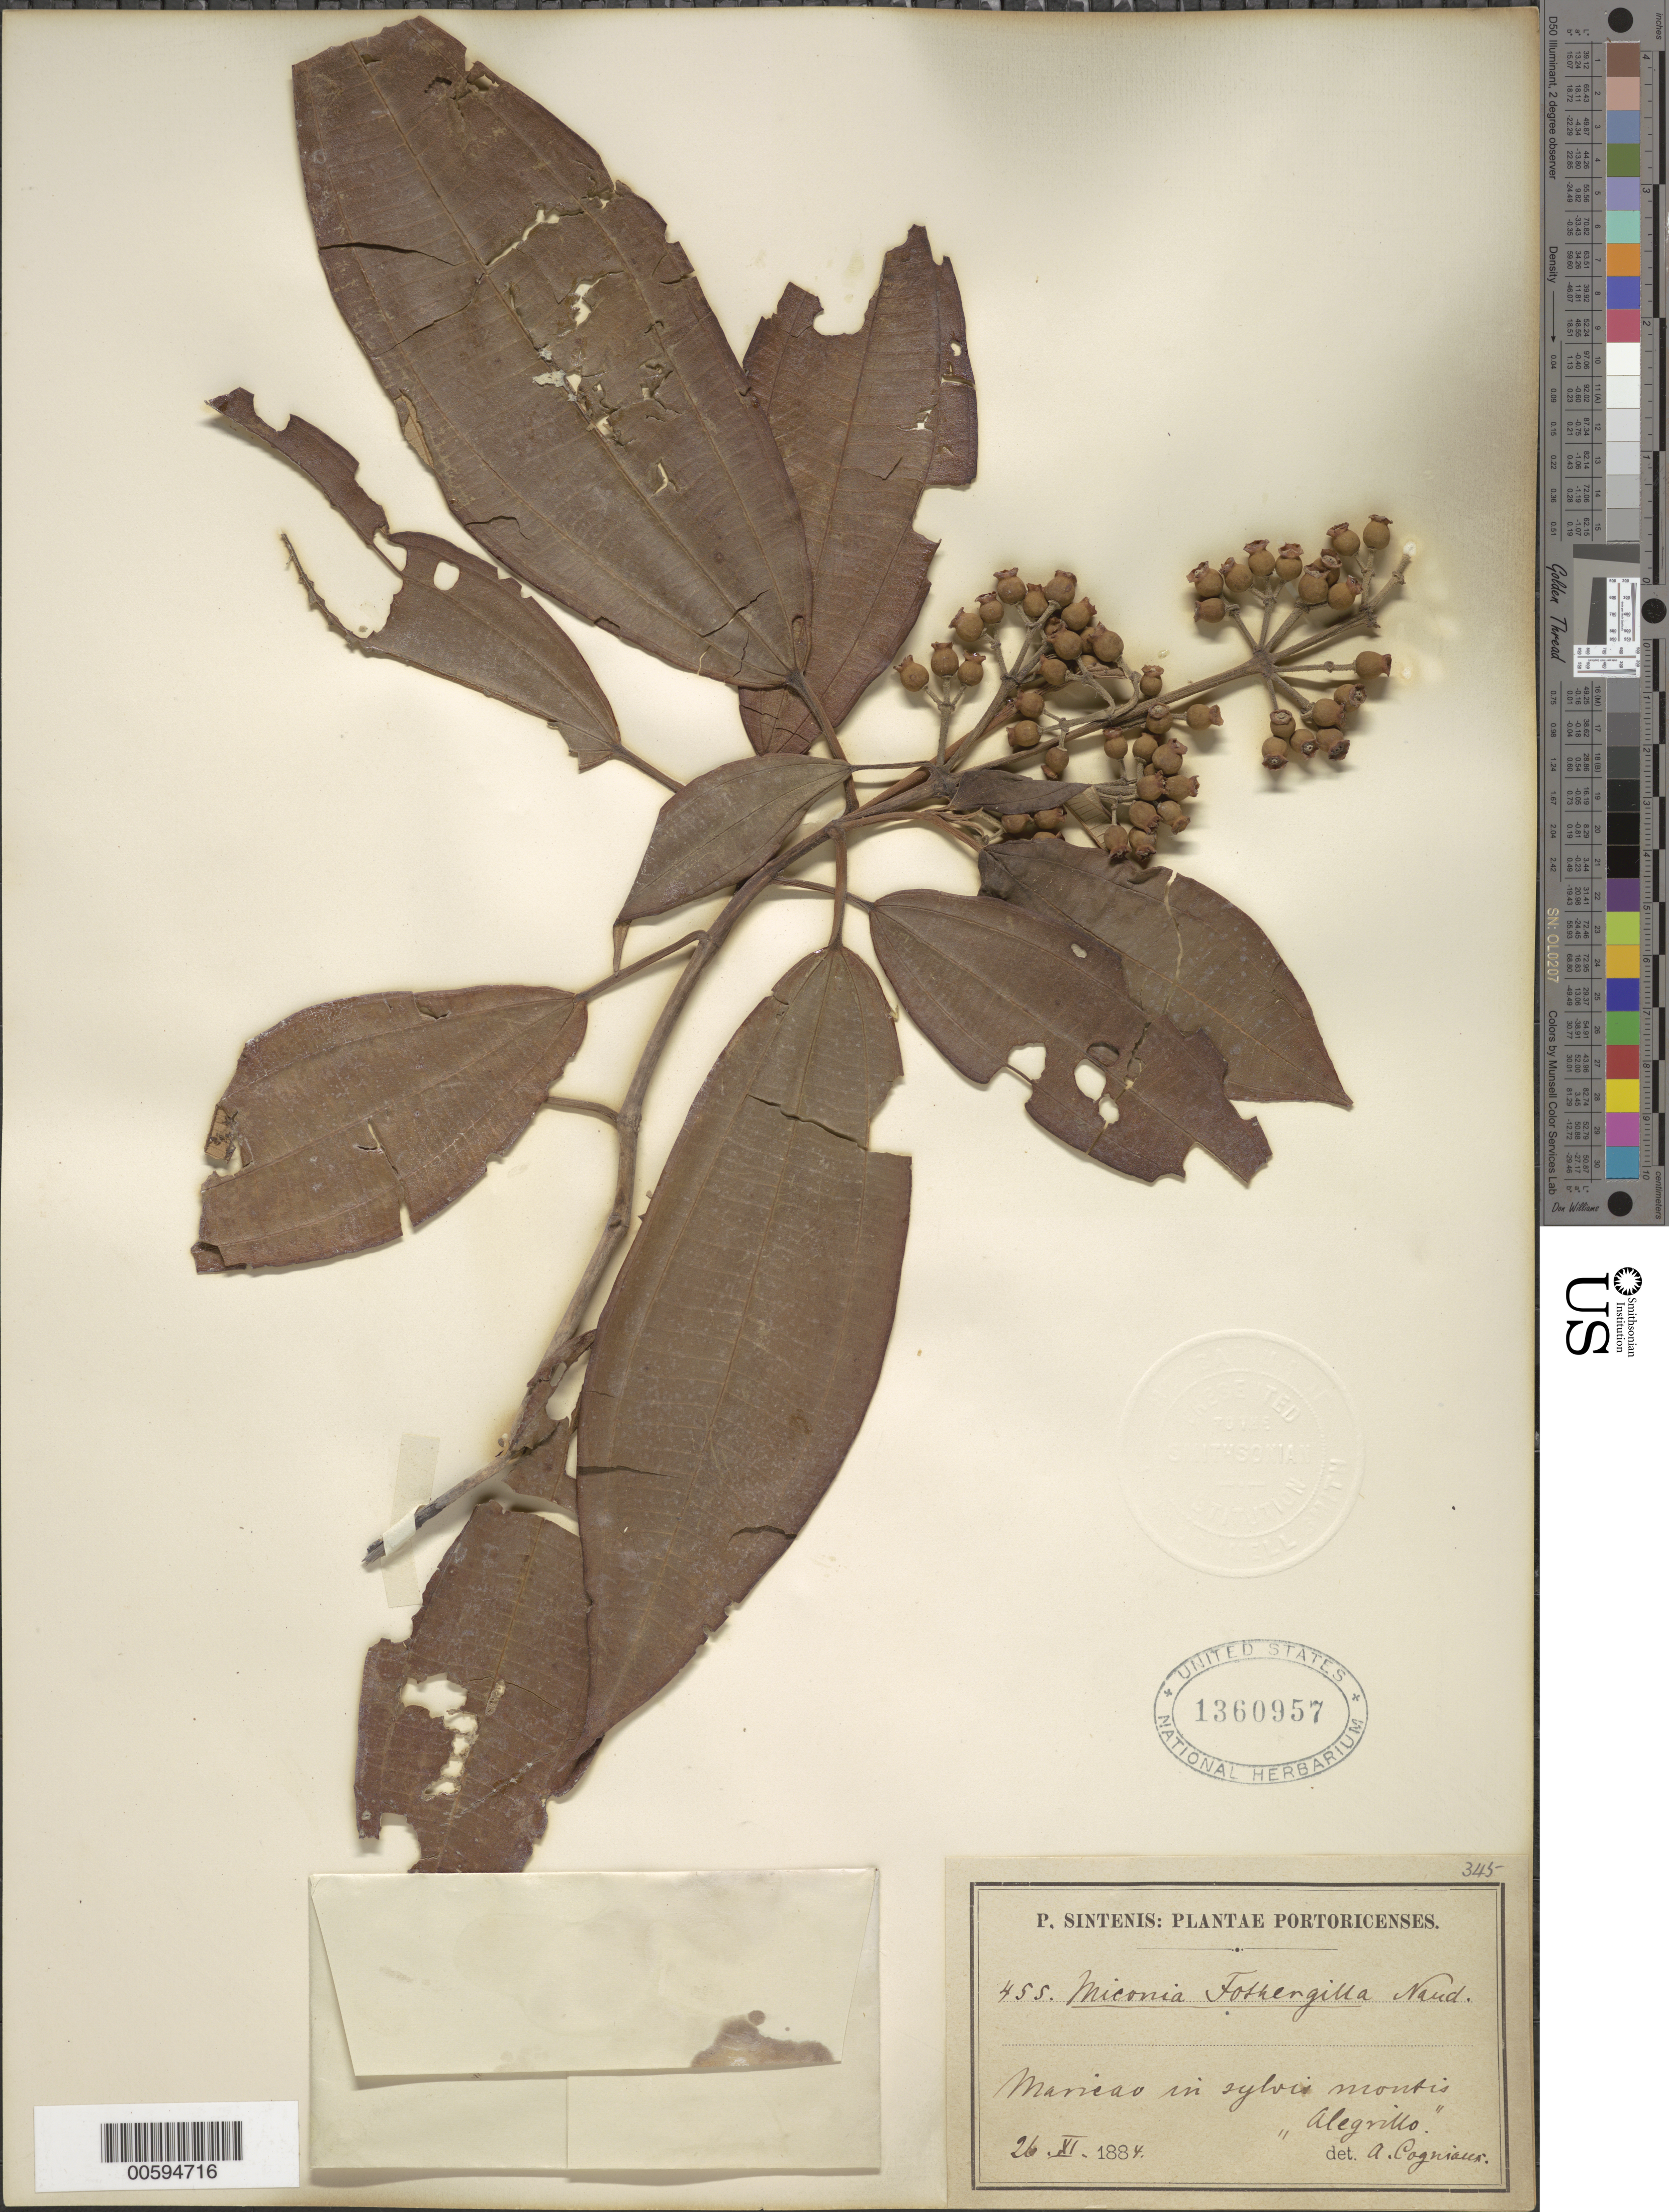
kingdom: Plantae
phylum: Tracheophyta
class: Magnoliopsida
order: Myrtales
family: Melastomataceae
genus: Miconia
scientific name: Miconia guianensis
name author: (Aubl.) Cogn.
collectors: P. Sintenis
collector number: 455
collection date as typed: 26 Nov 1884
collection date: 1884-11-26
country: Puerto Rico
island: Greater Antilles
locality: Maricao, in sylvis montis "Alegrillo"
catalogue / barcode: US 360957